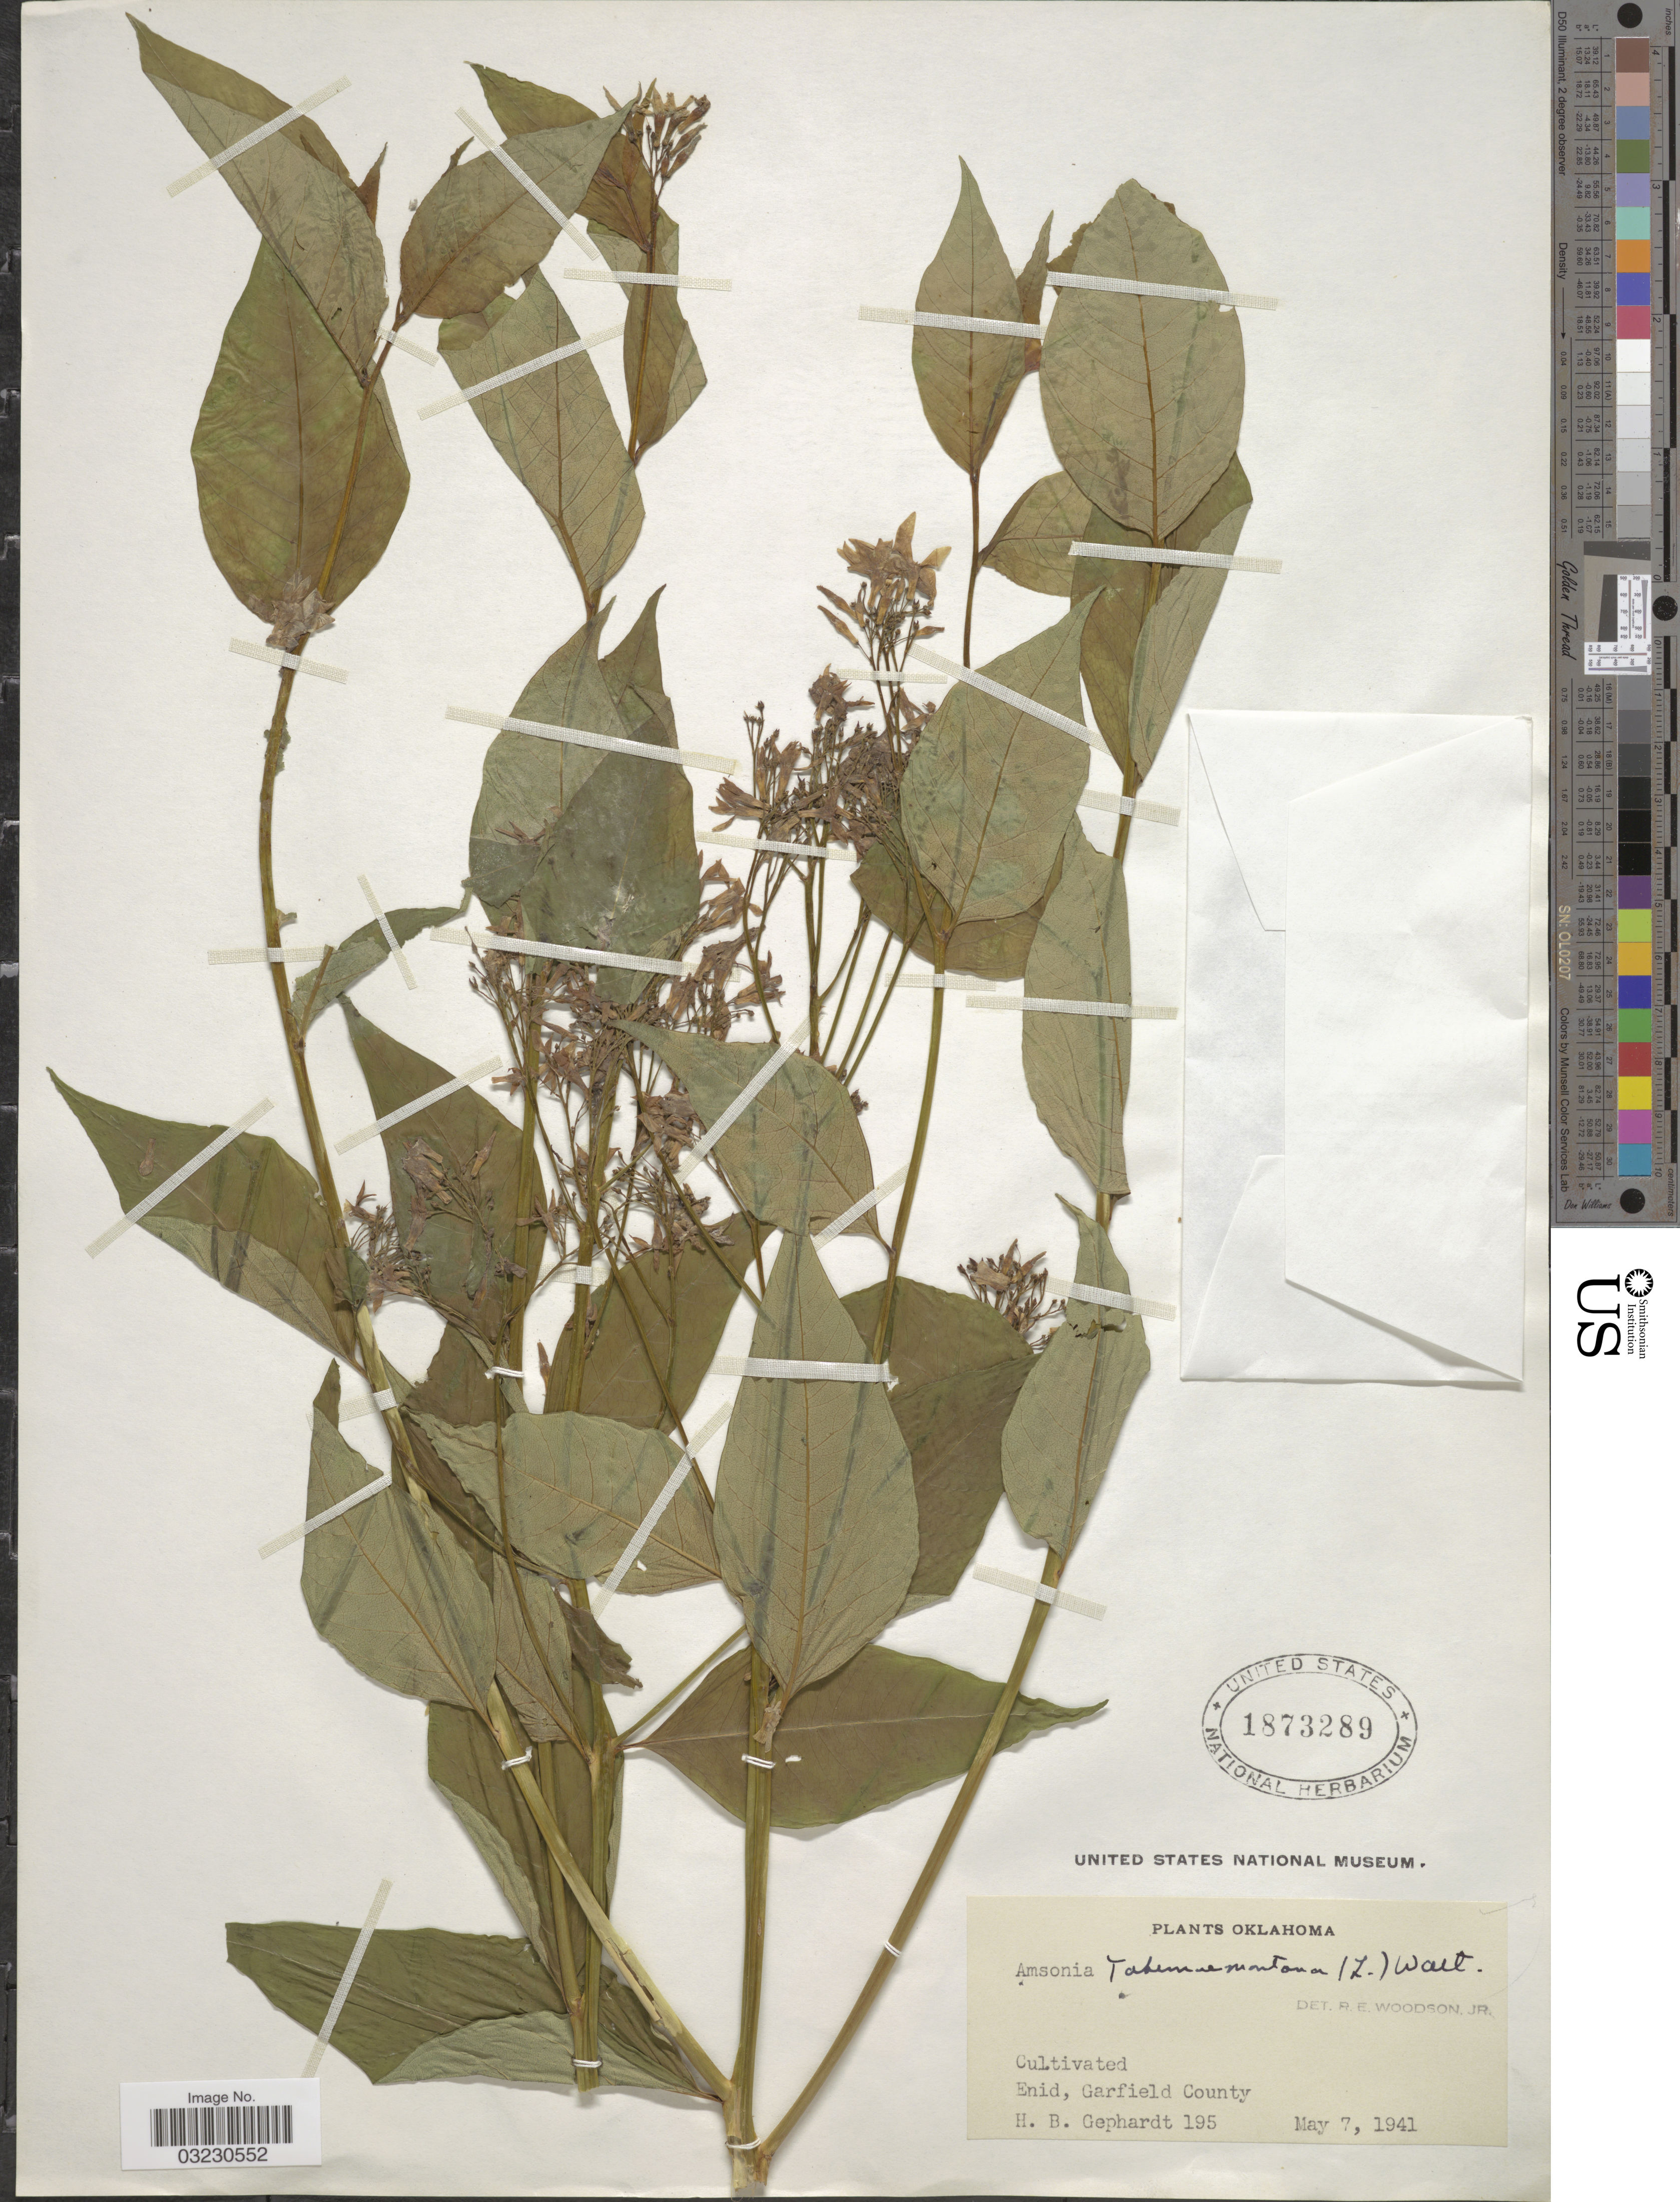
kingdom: Plantae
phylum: Tracheophyta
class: Magnoliopsida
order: Gentianales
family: Apocynaceae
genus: Amsonia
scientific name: Amsonia tabernaemontana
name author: Walter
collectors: H. Gephardt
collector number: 195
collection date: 1941-05-07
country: United States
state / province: Oklahoma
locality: Enid, Garfield County.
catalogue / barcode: US 1873289